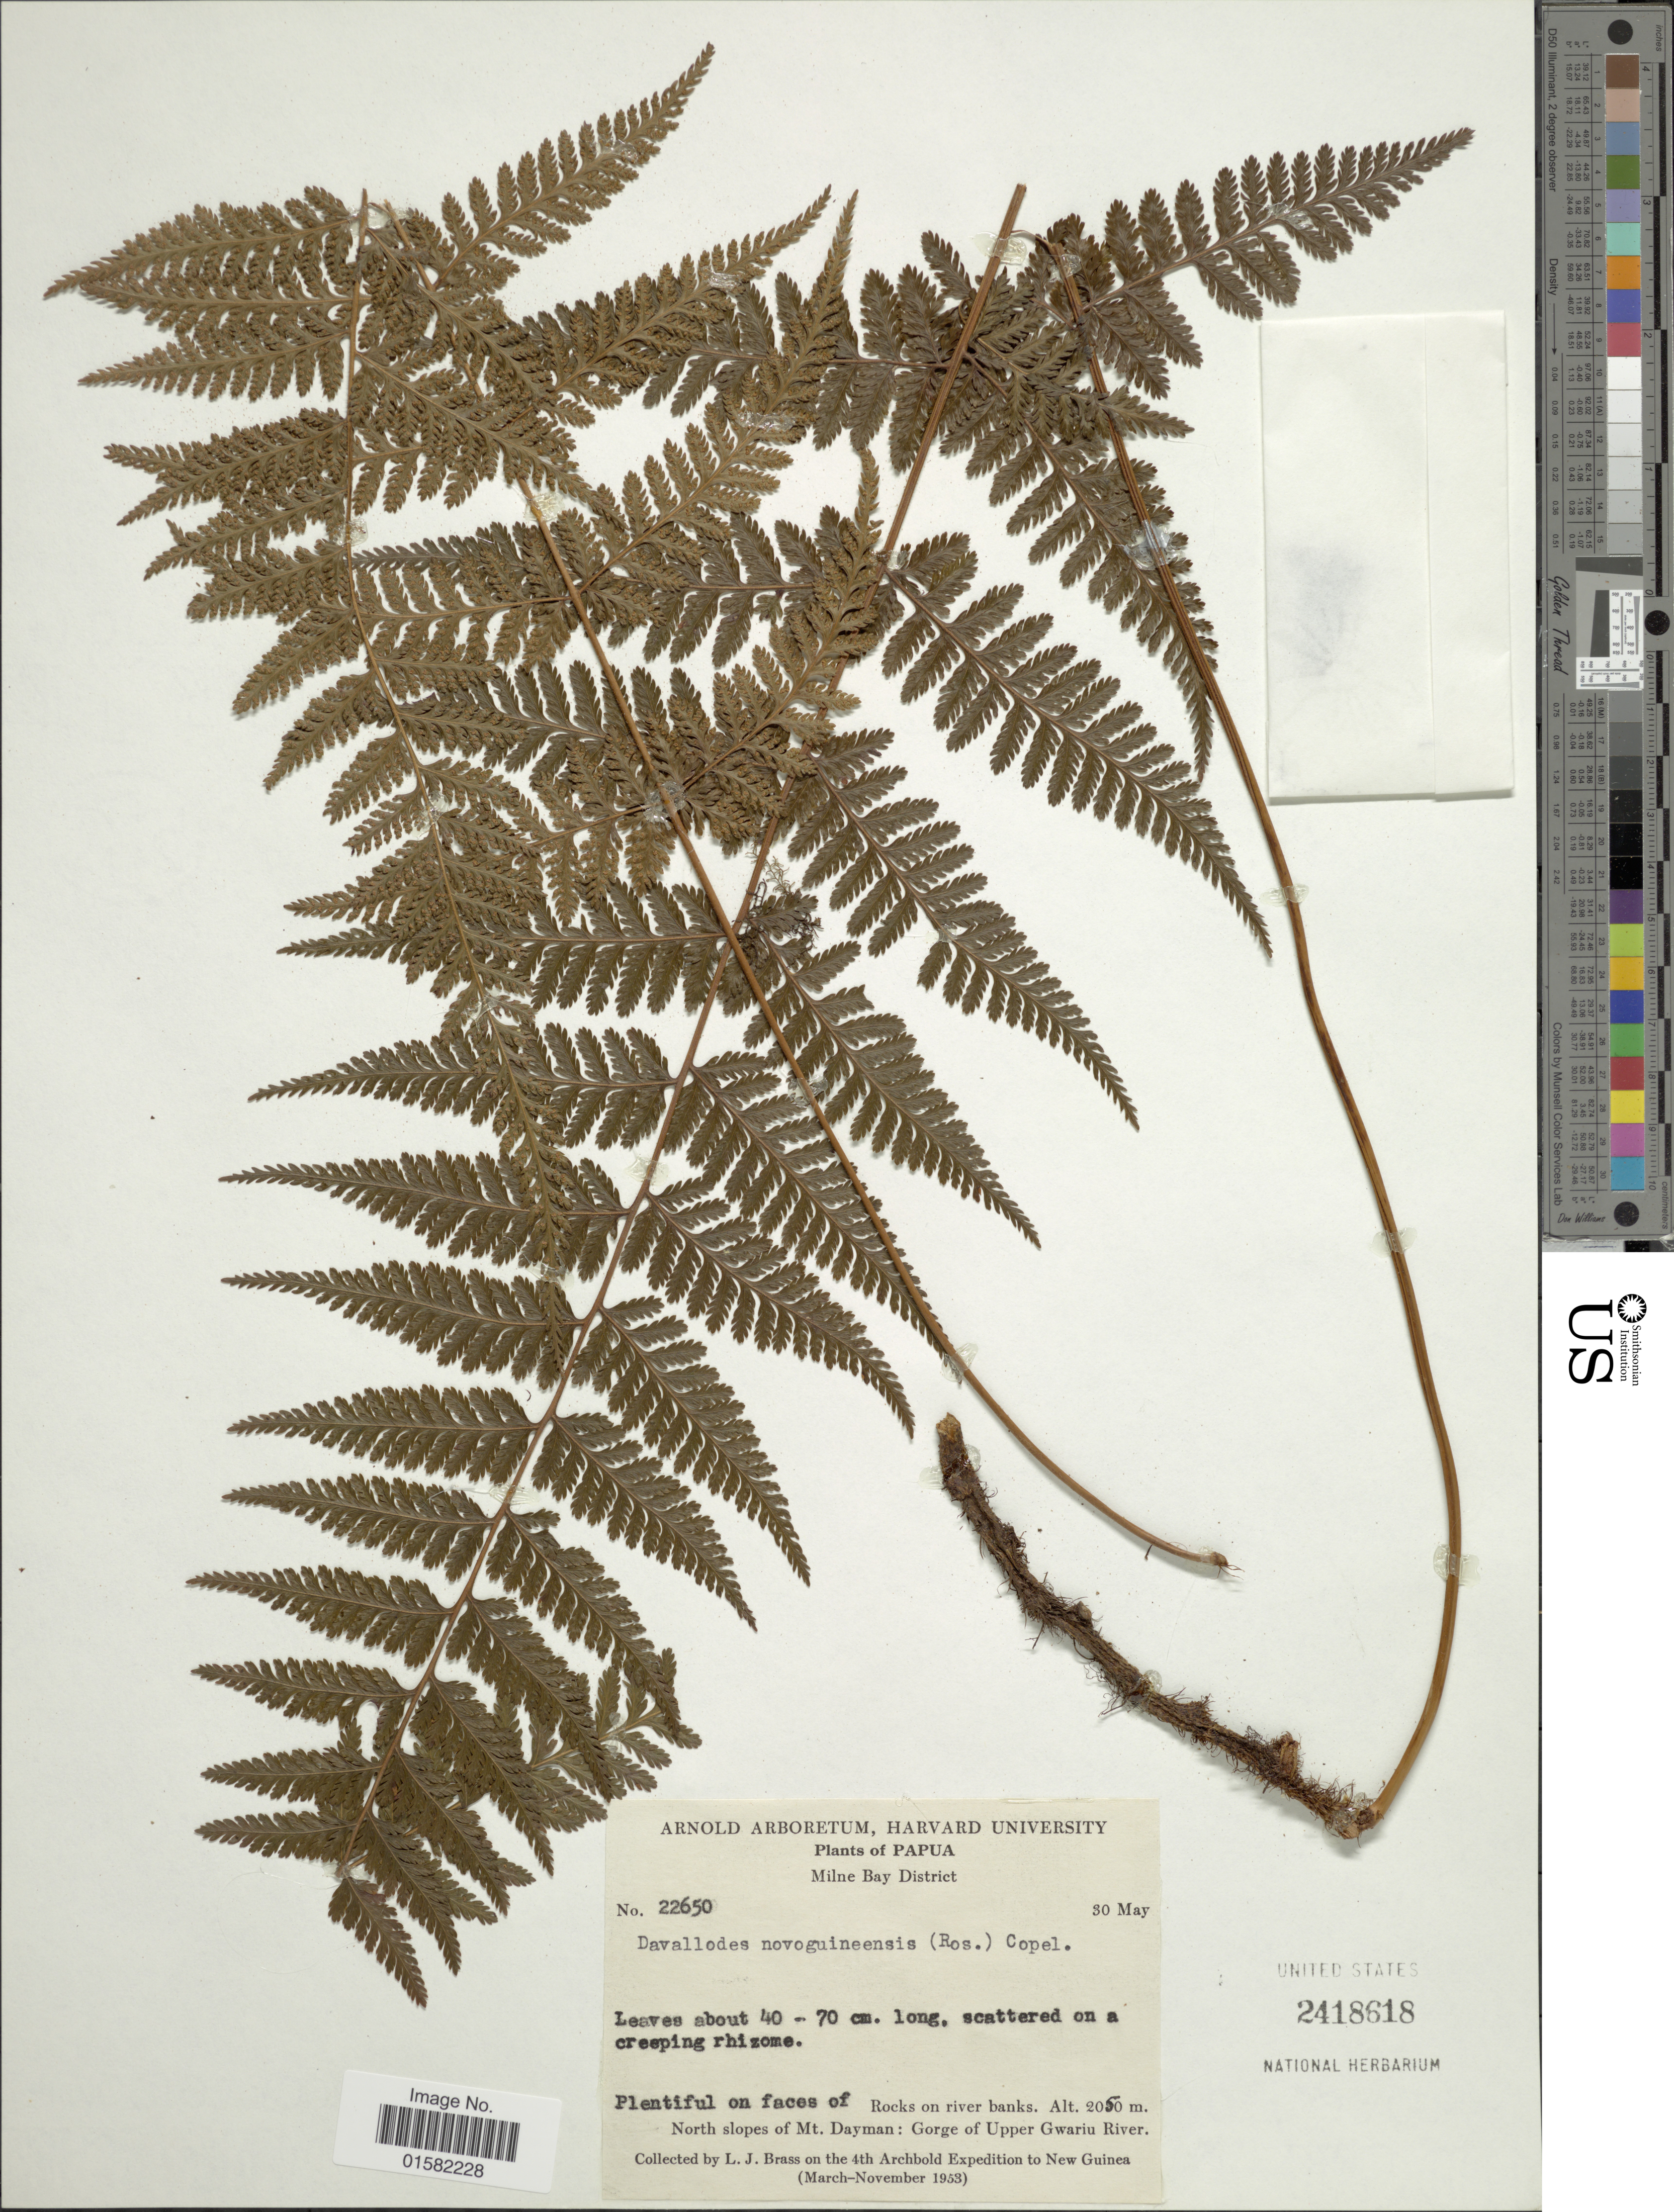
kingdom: Plantae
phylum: Tracheophyta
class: Polypodiopsida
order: Polypodiales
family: Davalliaceae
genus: Davallodes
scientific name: Davallodes novoguineense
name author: (Rosenst.) Copel.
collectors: L. J. Brass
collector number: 22650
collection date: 1953-05-30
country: Papua New Guinea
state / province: Milne Bay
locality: Milne Bay District, Plentiful on faces of Rocks on river banks. North slopes of Mt Dayman: Gorges of Upper Gwariu River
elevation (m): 2050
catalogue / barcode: US 2418618